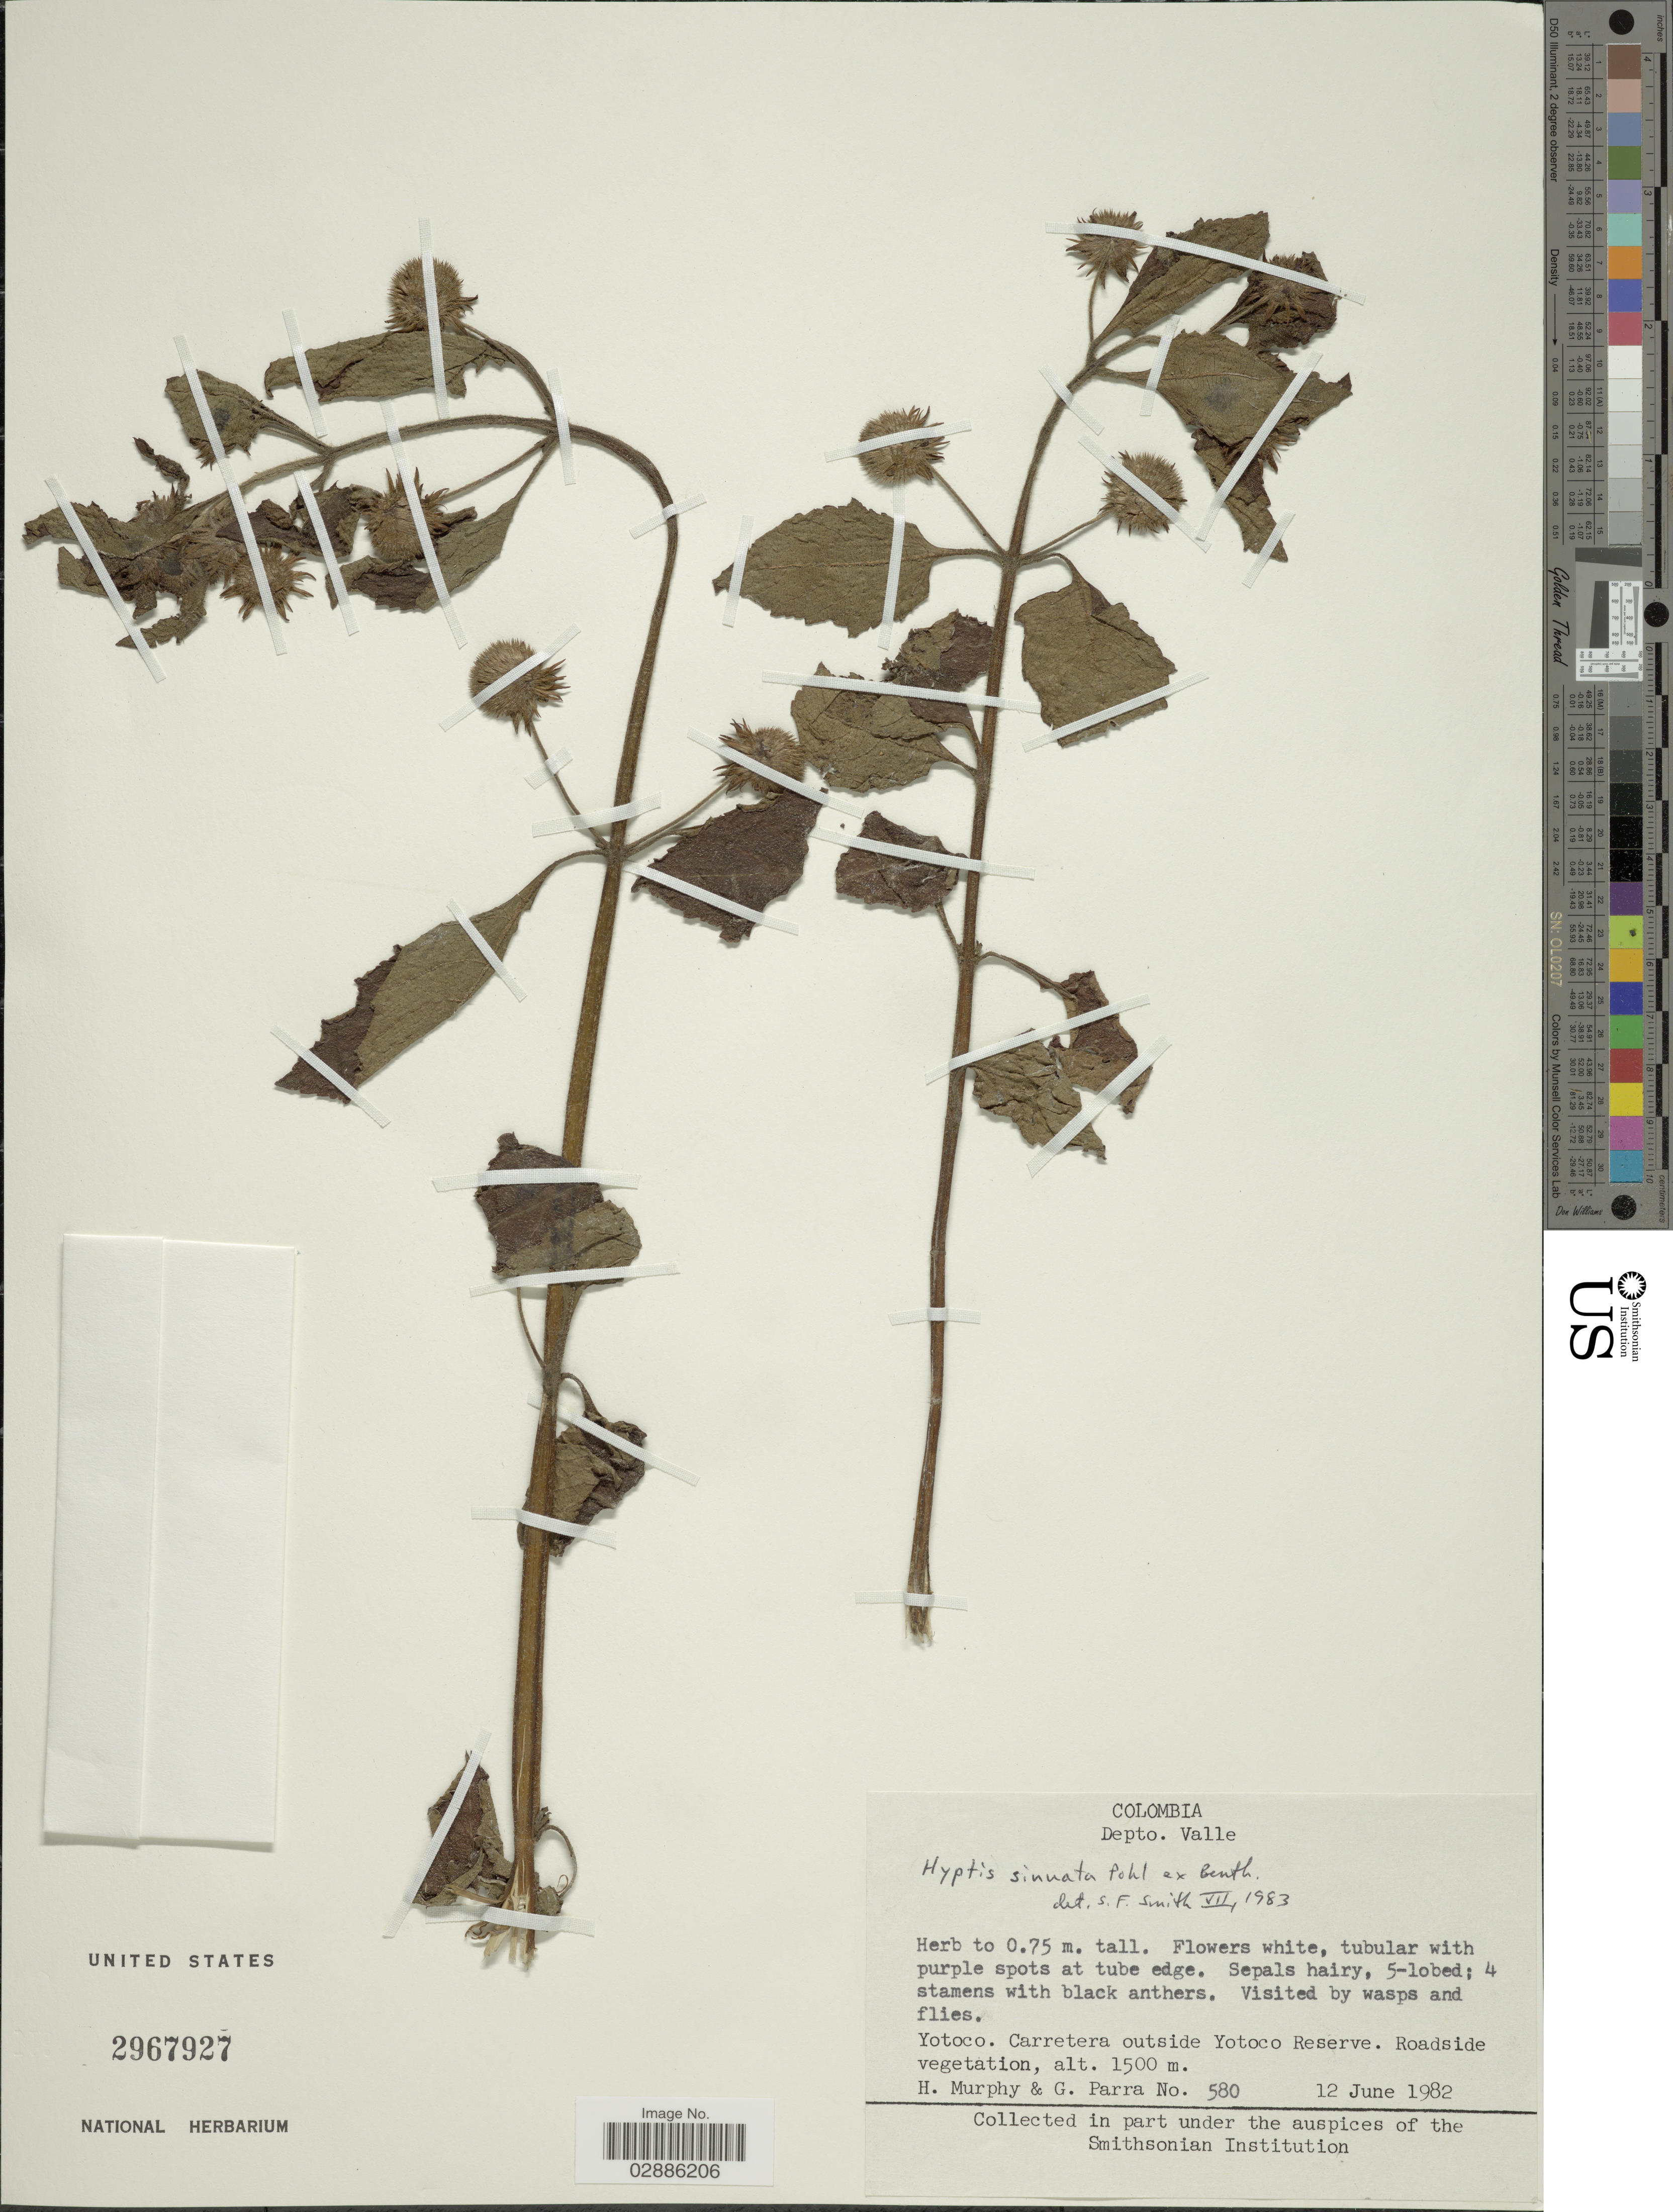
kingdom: Plantae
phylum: Tracheophyta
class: Magnoliopsida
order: Lamiales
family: Lamiaceae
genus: Hyptis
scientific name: Hyptis sinuata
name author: Pohl ex Benth.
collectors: H. Murphy & G. Parra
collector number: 580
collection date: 1982-06-12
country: Colombia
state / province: Valle del Cauca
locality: Depto. Valle, Yotoco. Carretera outside Yotoco Reserve.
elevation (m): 1500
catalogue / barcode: US 2967927